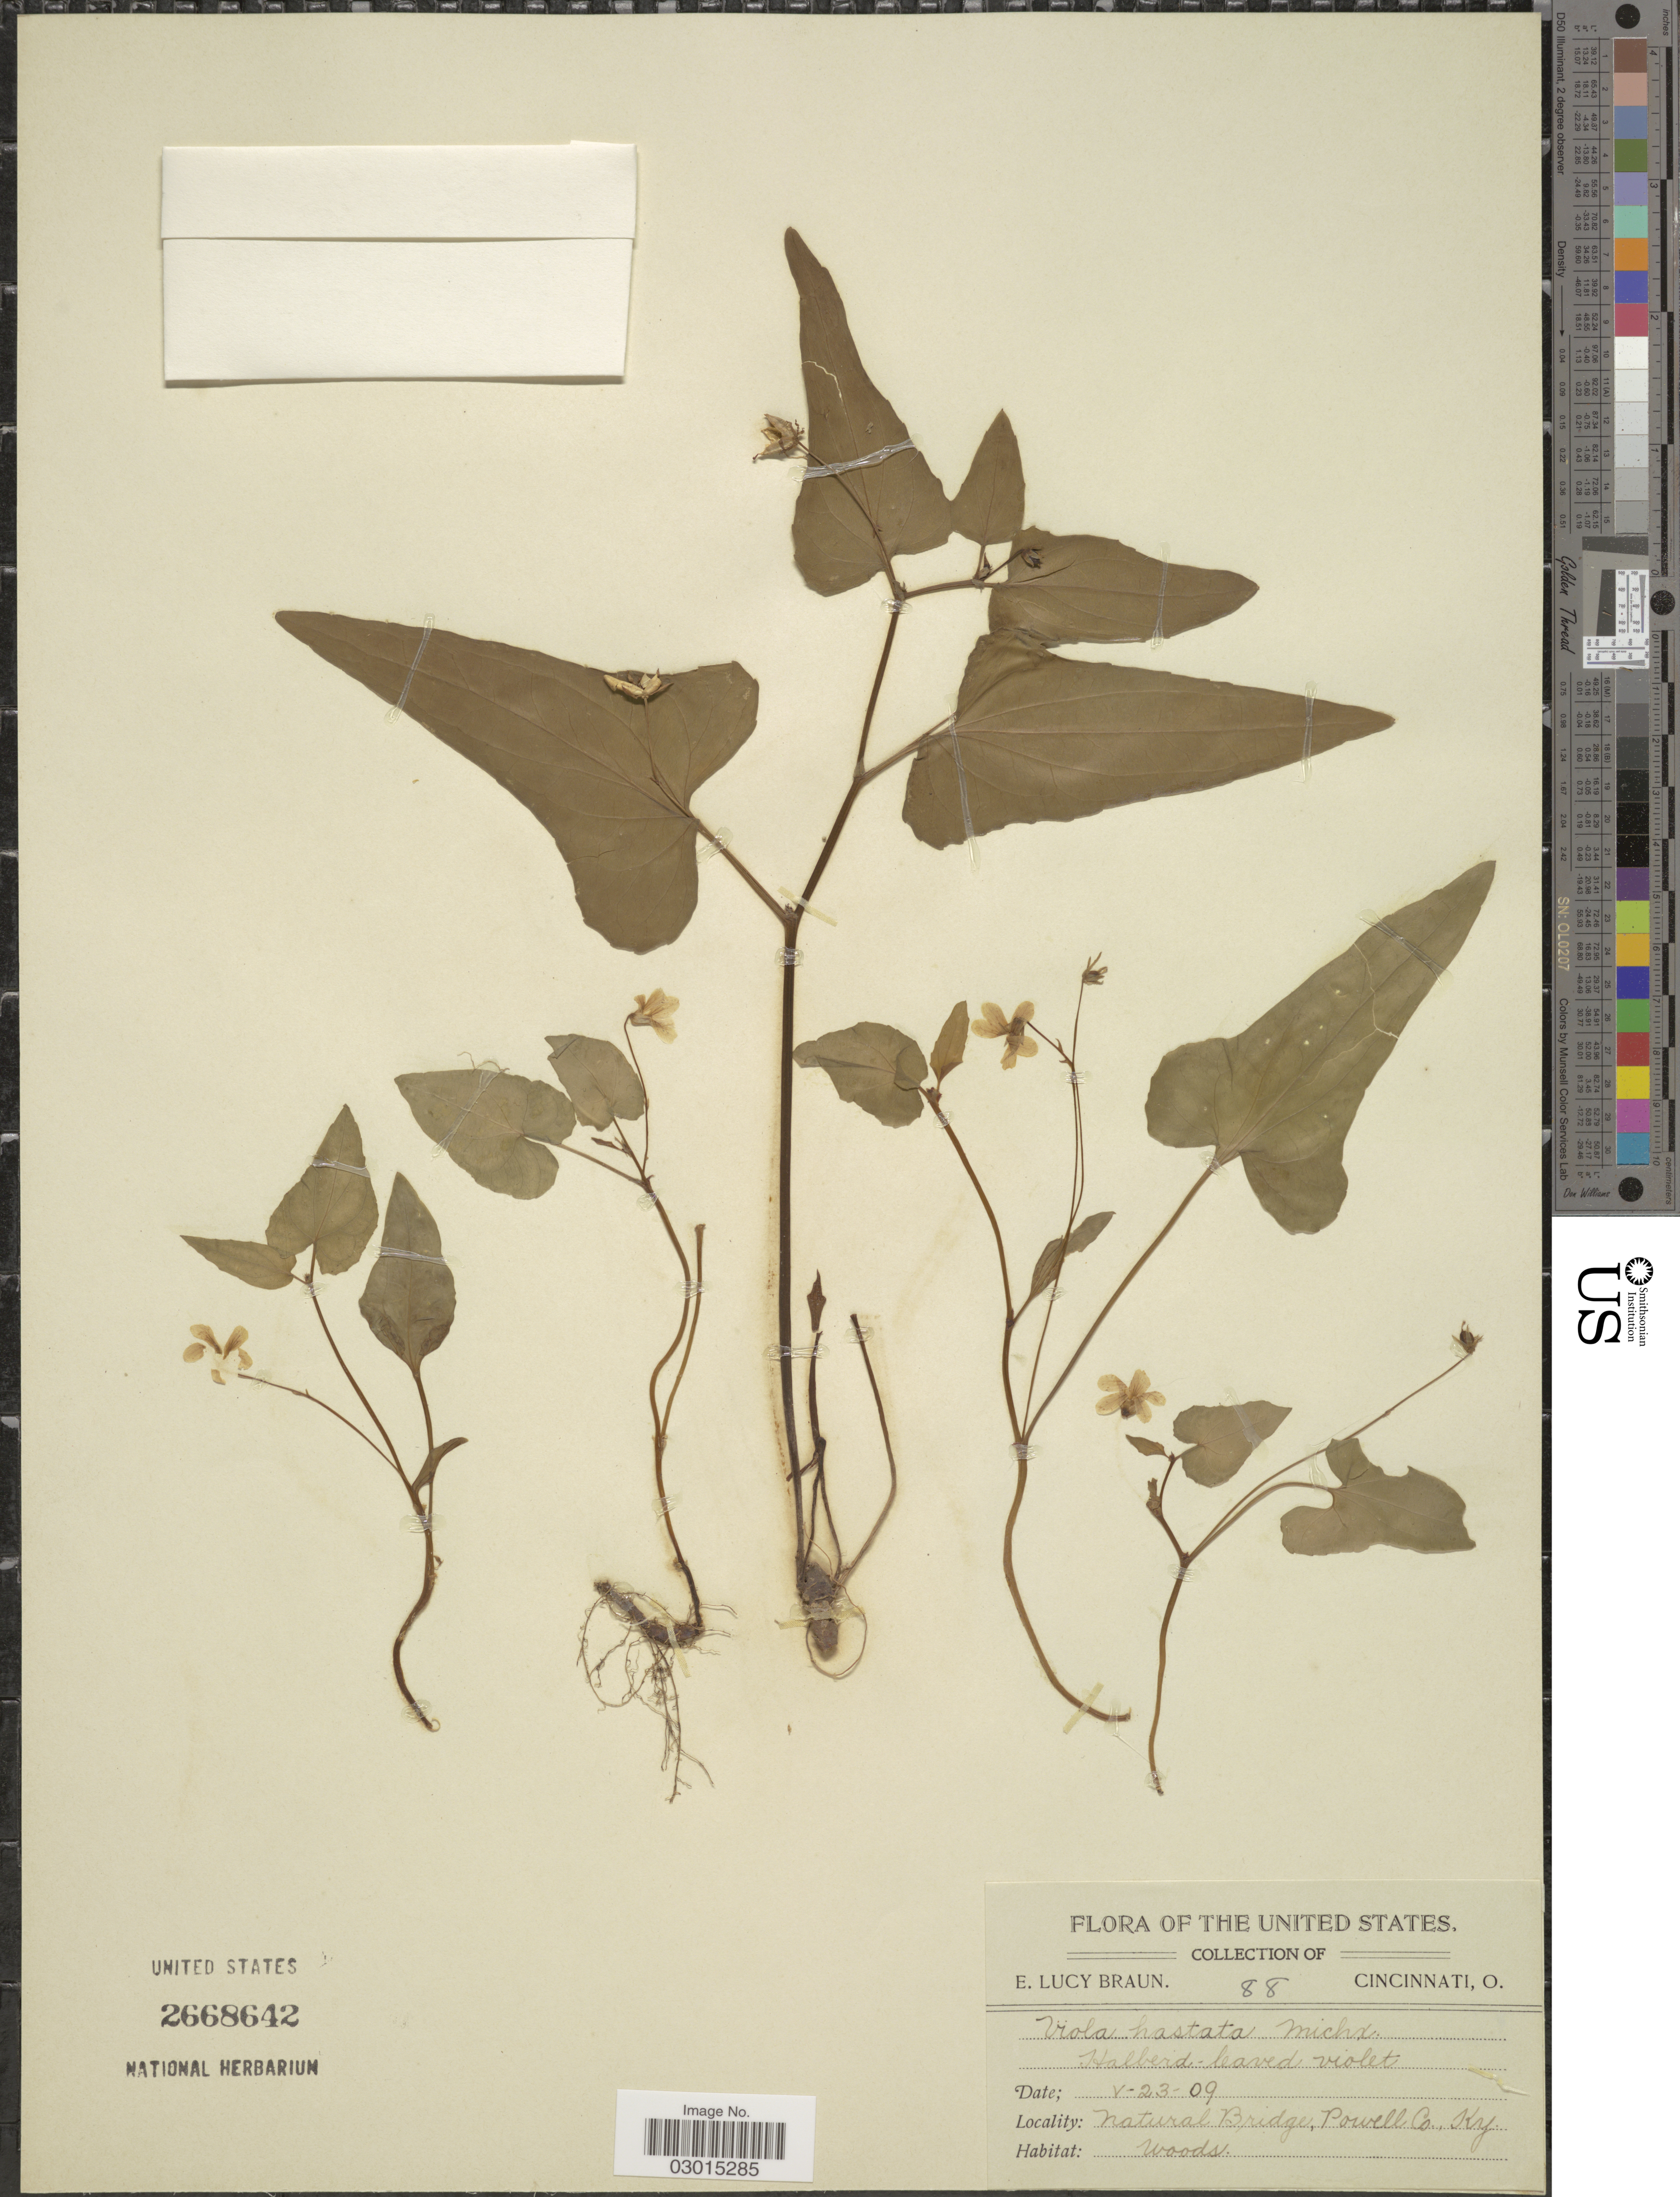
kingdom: Plantae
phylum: Tracheophyta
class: Magnoliopsida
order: Malpighiales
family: Violaceae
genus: Viola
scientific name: Viola hastata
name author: Michx.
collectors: E. L. Braun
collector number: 88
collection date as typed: Transcribed d/m/y: 23/5/9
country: United States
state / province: Kentucky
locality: Natural Bridge, Powell Co., Ky.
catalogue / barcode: US 2668642